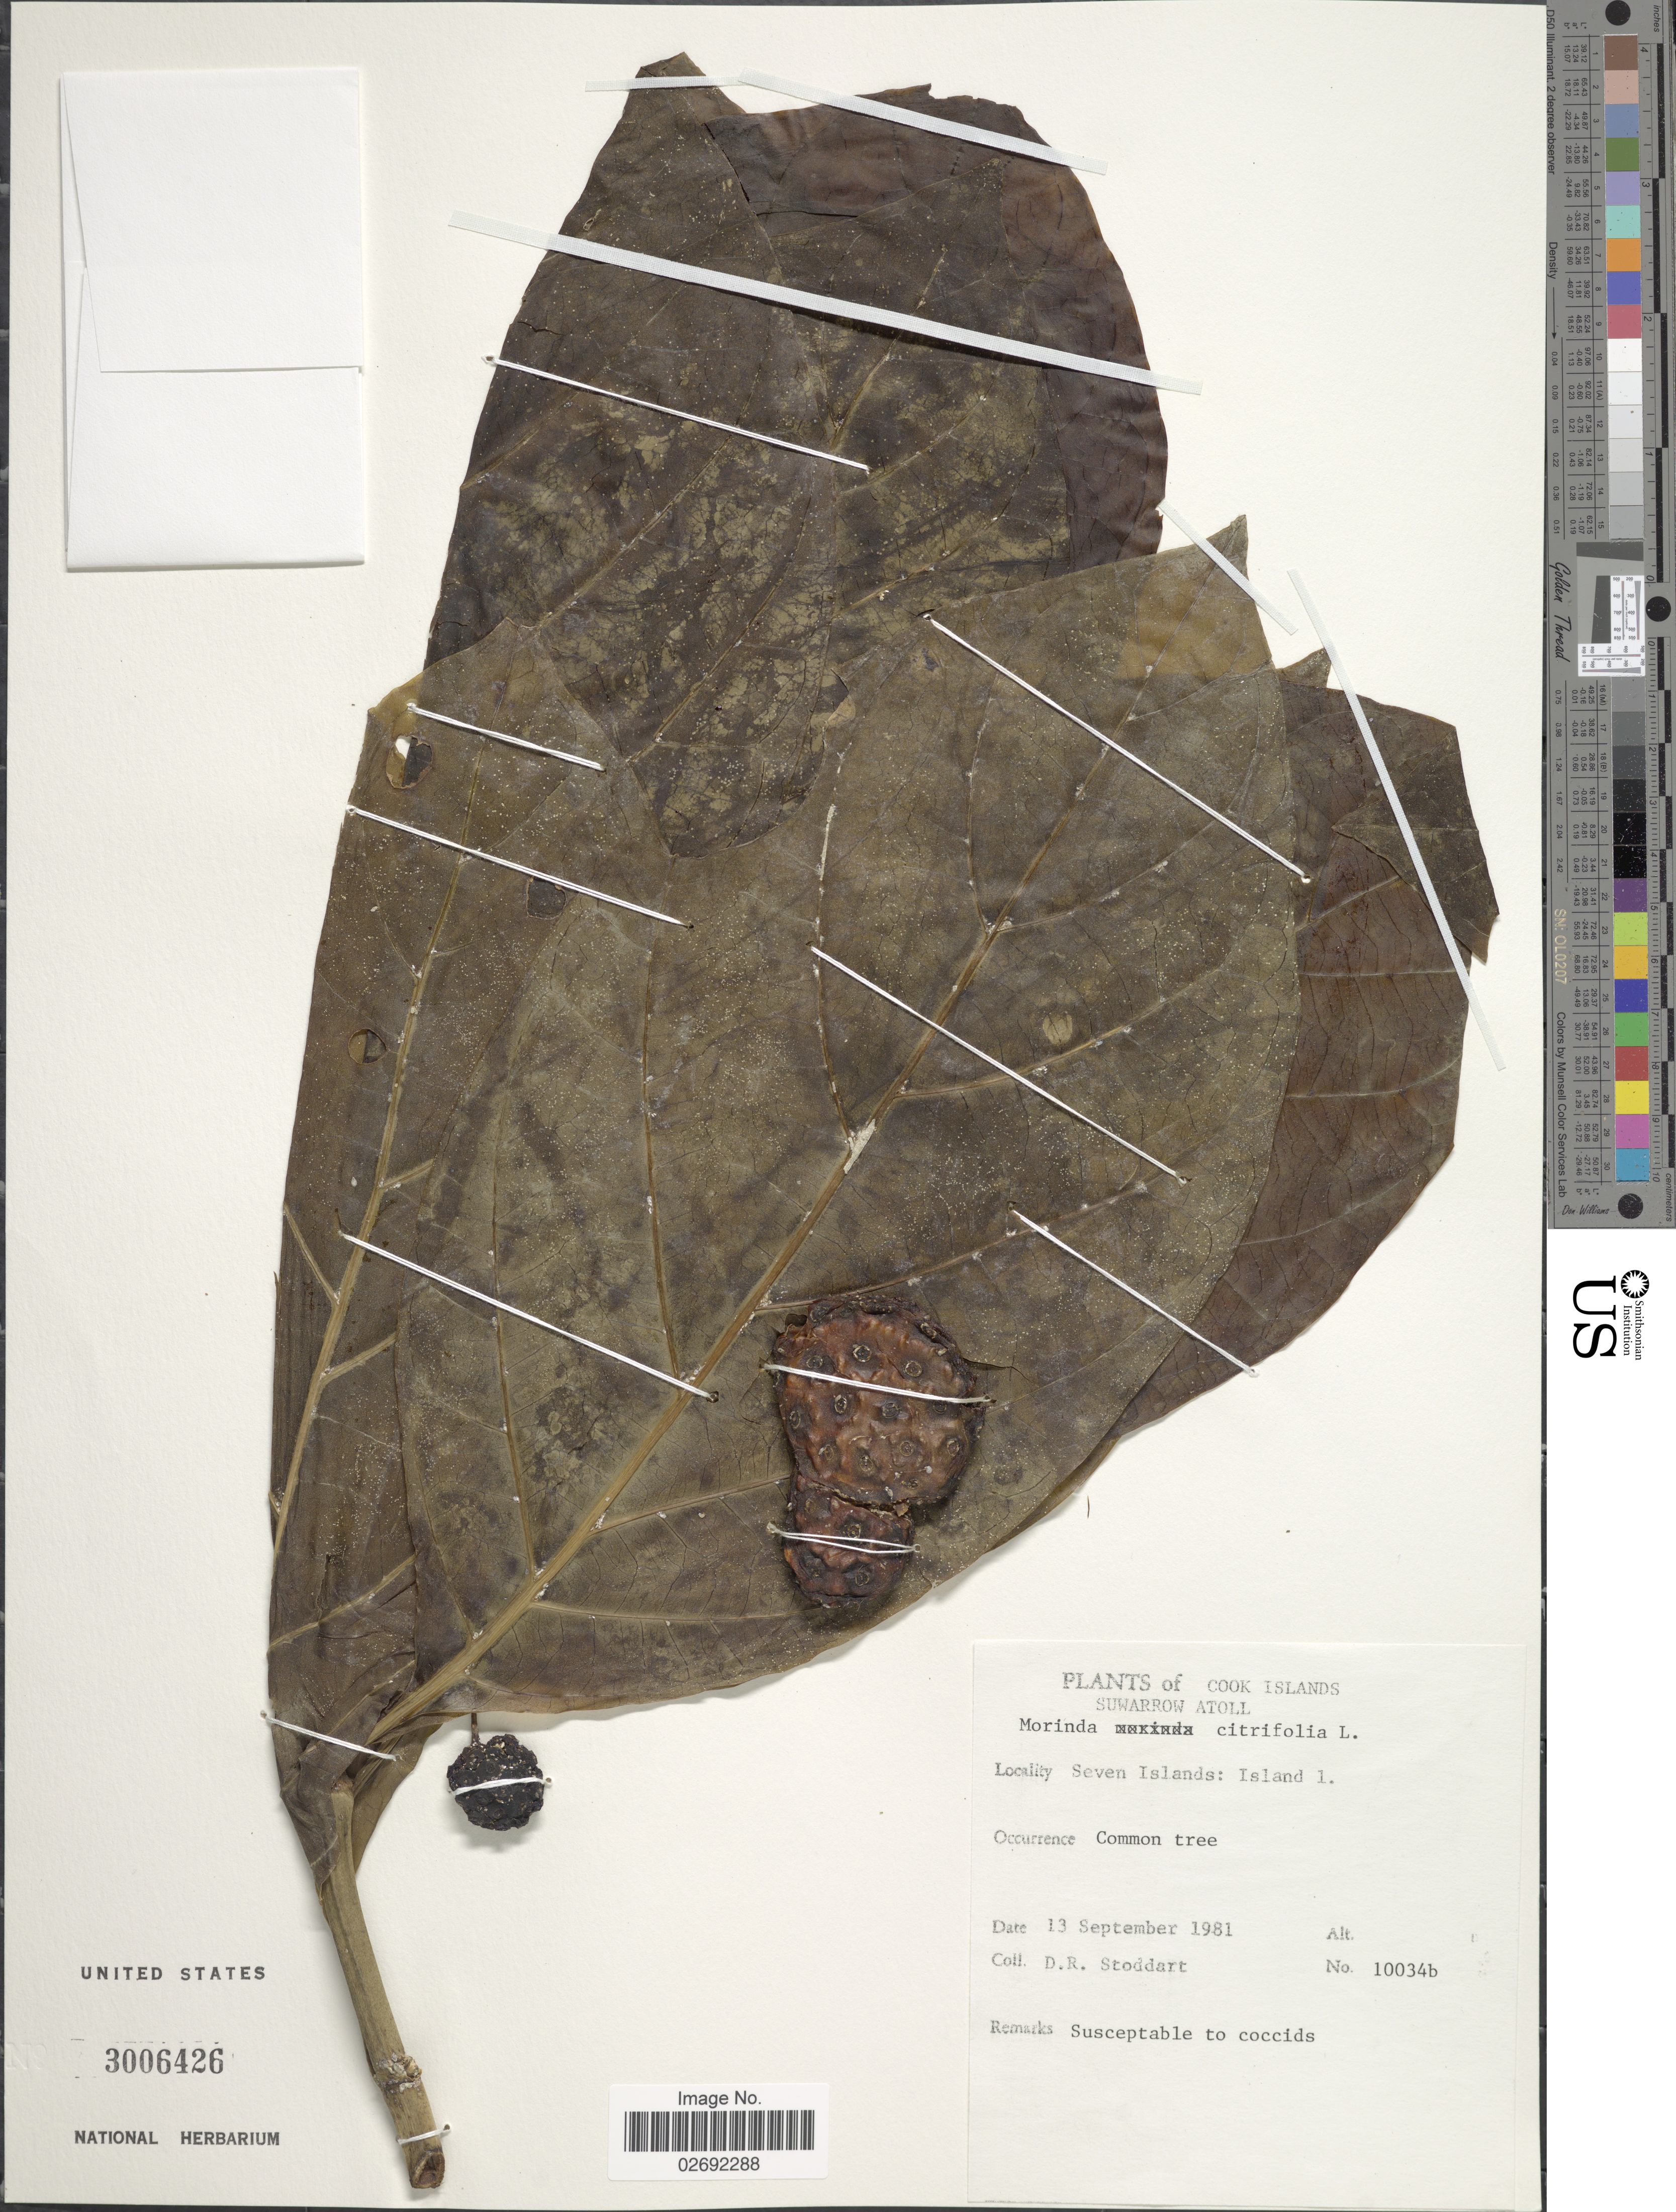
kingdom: Plantae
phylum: Tracheophyta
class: Magnoliopsida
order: Gentianales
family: Rubiaceae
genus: Morinda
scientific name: Morinda citrifolia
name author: L.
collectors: D. R. Stoddart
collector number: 10034b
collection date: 1981-09-13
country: Cook Islands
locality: Suwarrow Atoll. Seven Islands: Island 1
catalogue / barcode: US 3006426